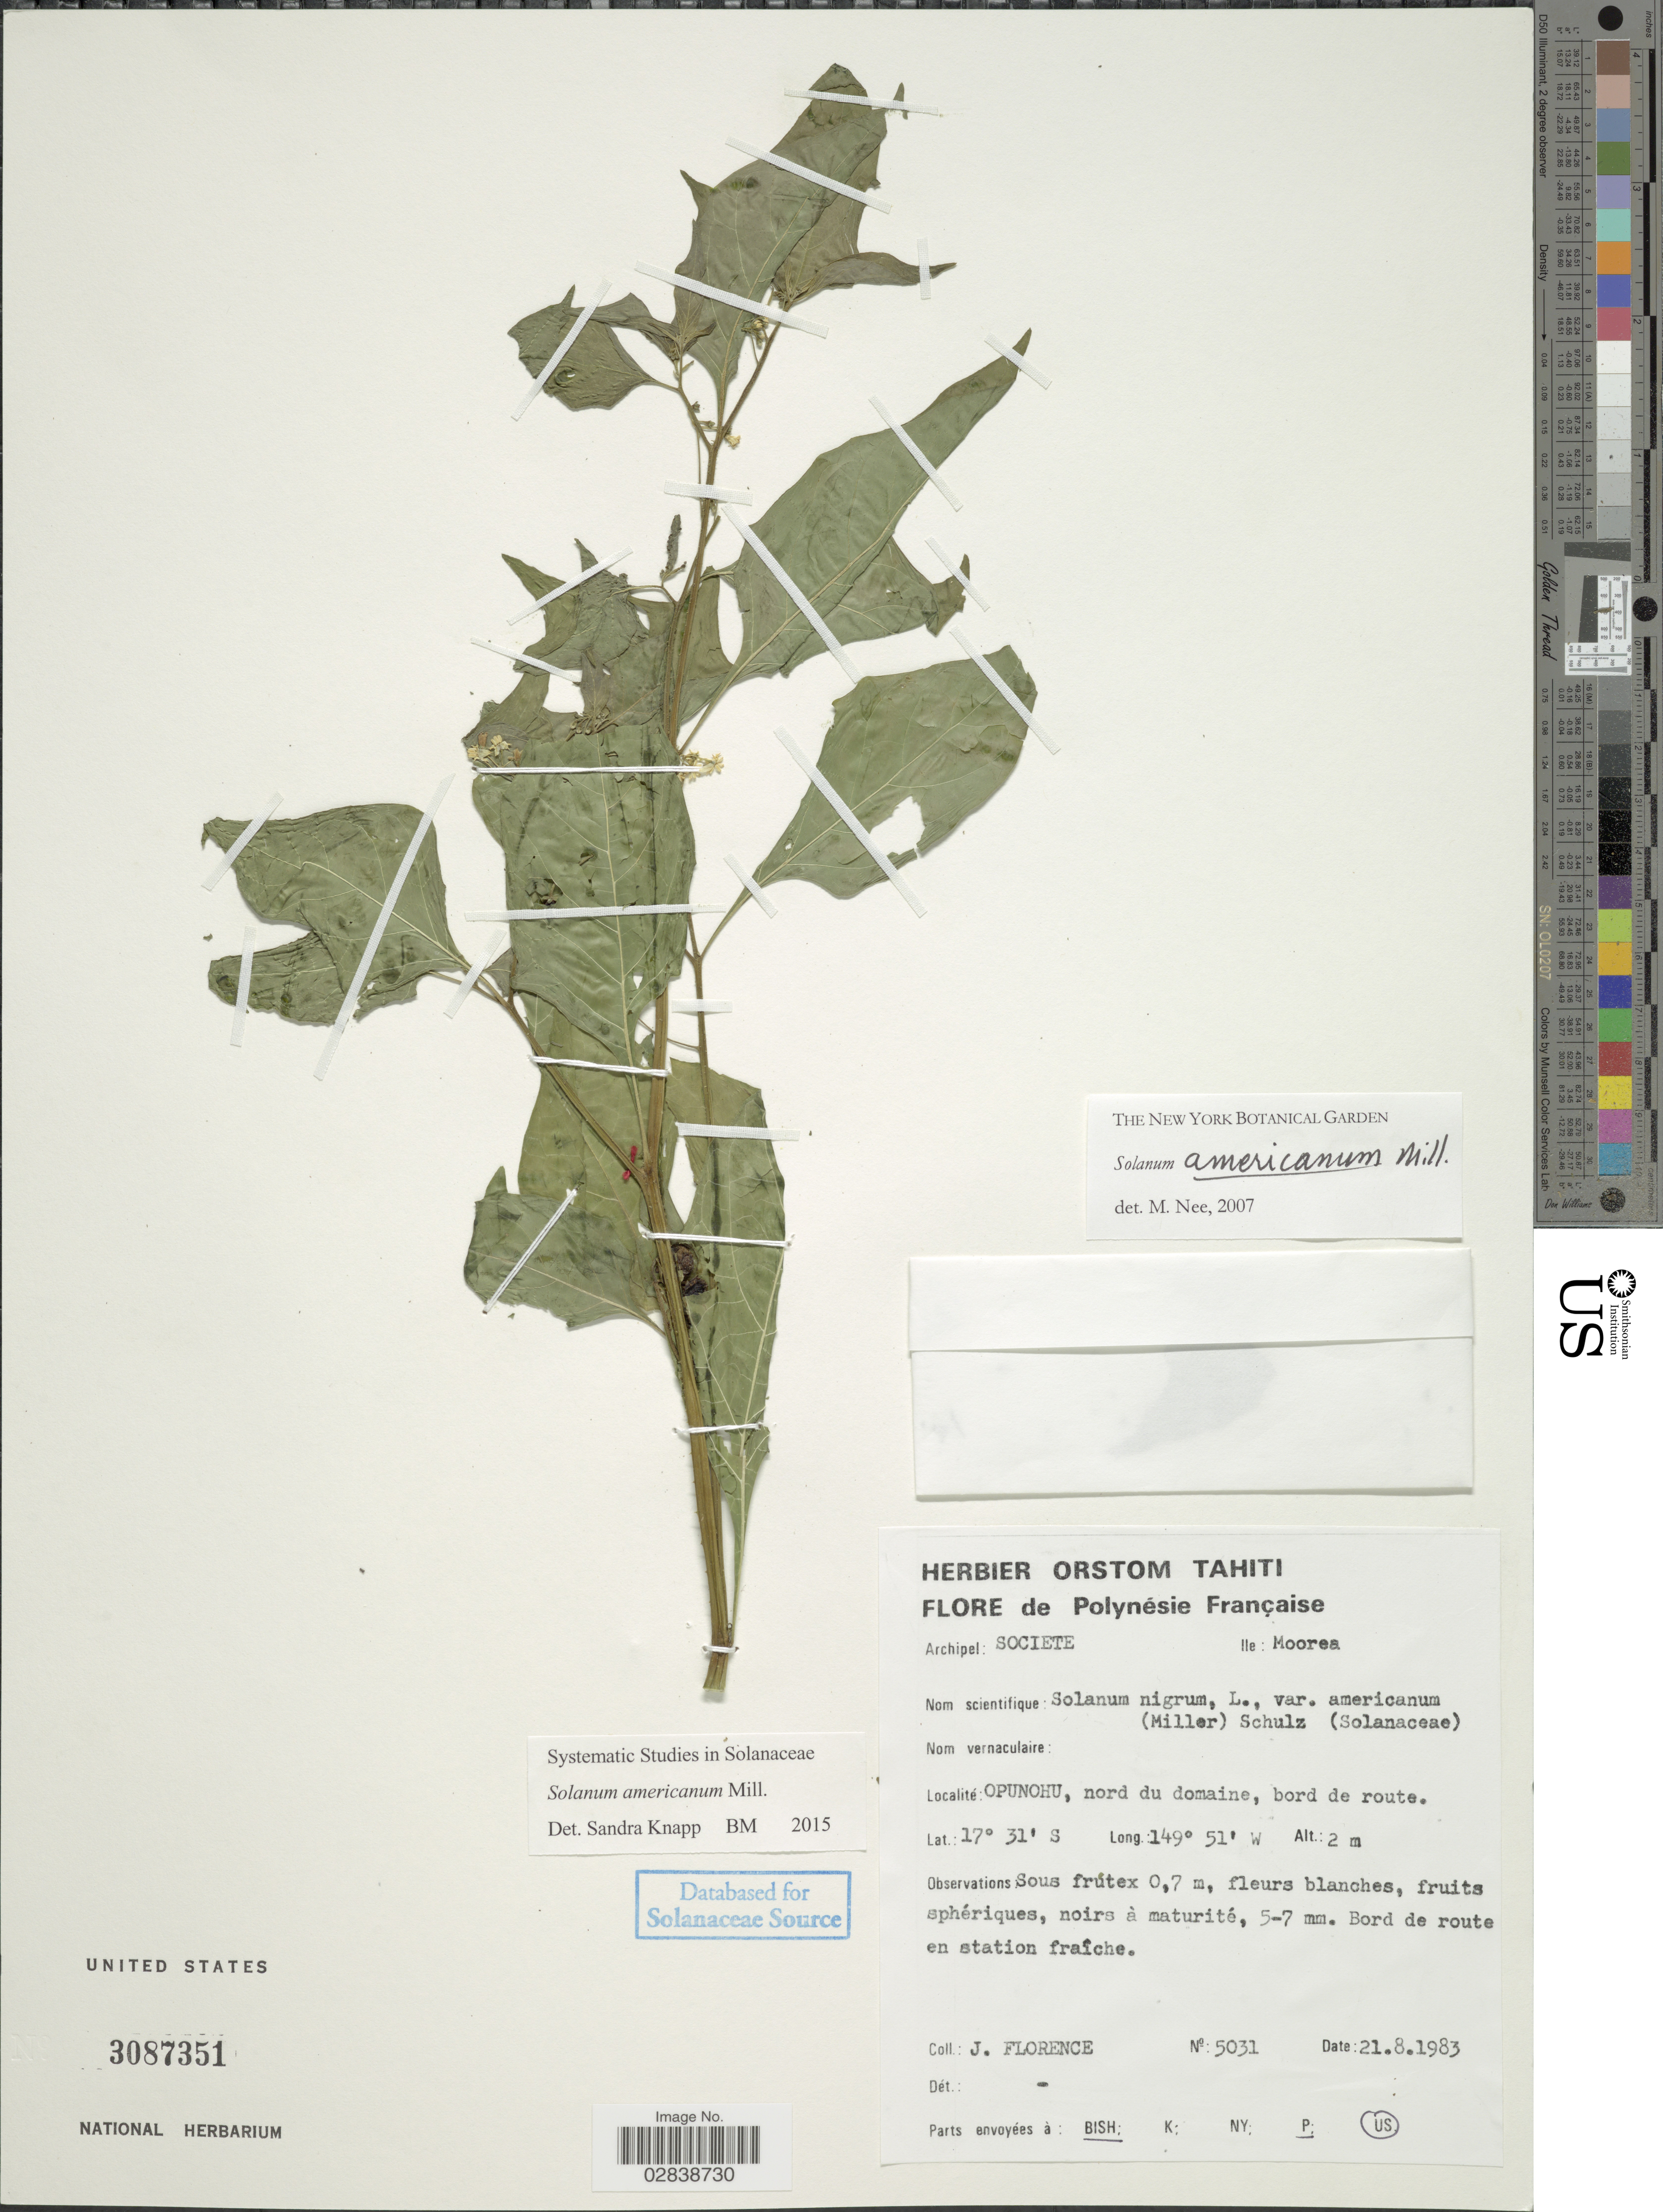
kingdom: Plantae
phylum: Tracheophyta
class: Magnoliopsida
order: Solanales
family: Solanaceae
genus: Solanum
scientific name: Solanum americanum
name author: Mill.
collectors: J. Florence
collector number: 5031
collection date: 1983-08-21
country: French Polynesia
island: Moorea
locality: Polynésie Française. Archipel: Societe Ile: Moorea. Opunohu, nord du domaine, bord de route.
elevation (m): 2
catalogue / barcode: US 3087351